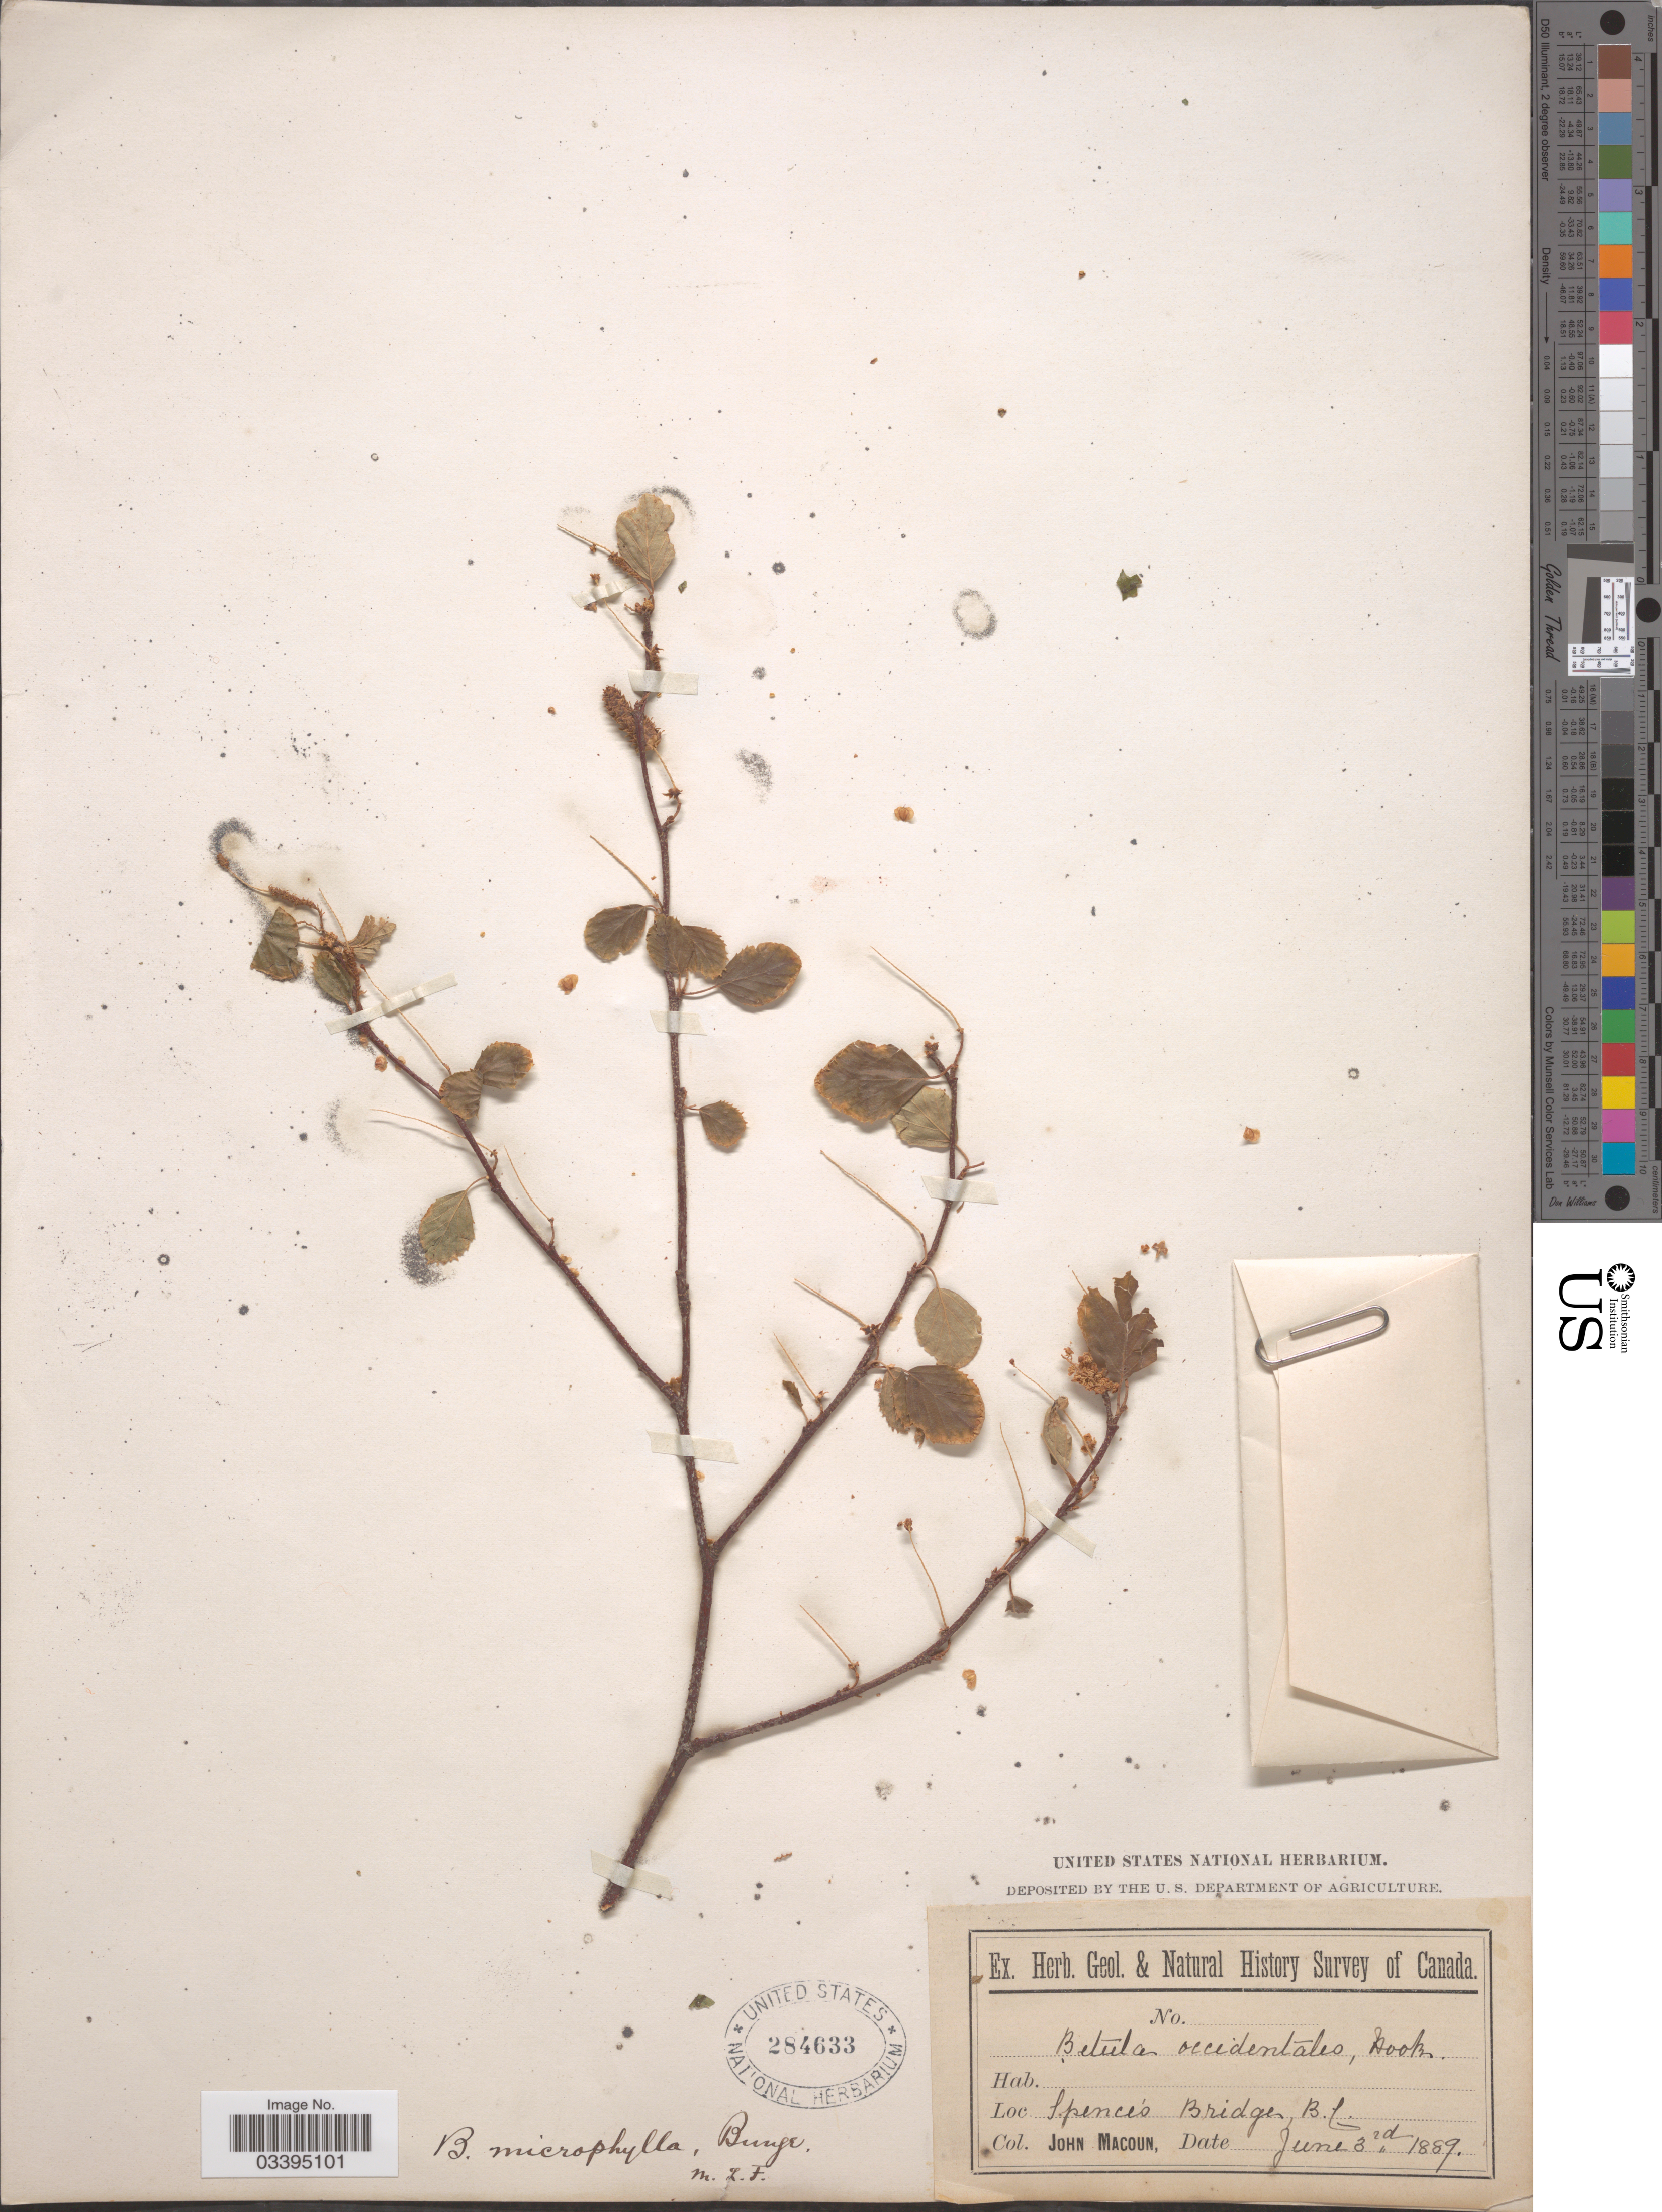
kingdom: Plantae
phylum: Tracheophyta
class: Magnoliopsida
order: Fagales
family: Betulaceae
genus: Betula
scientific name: Betula fontinalis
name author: Sarg.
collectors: J. Macoun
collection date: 1889-06-03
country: Canada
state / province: British Columbia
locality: Spence's Bridge.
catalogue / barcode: US 284633